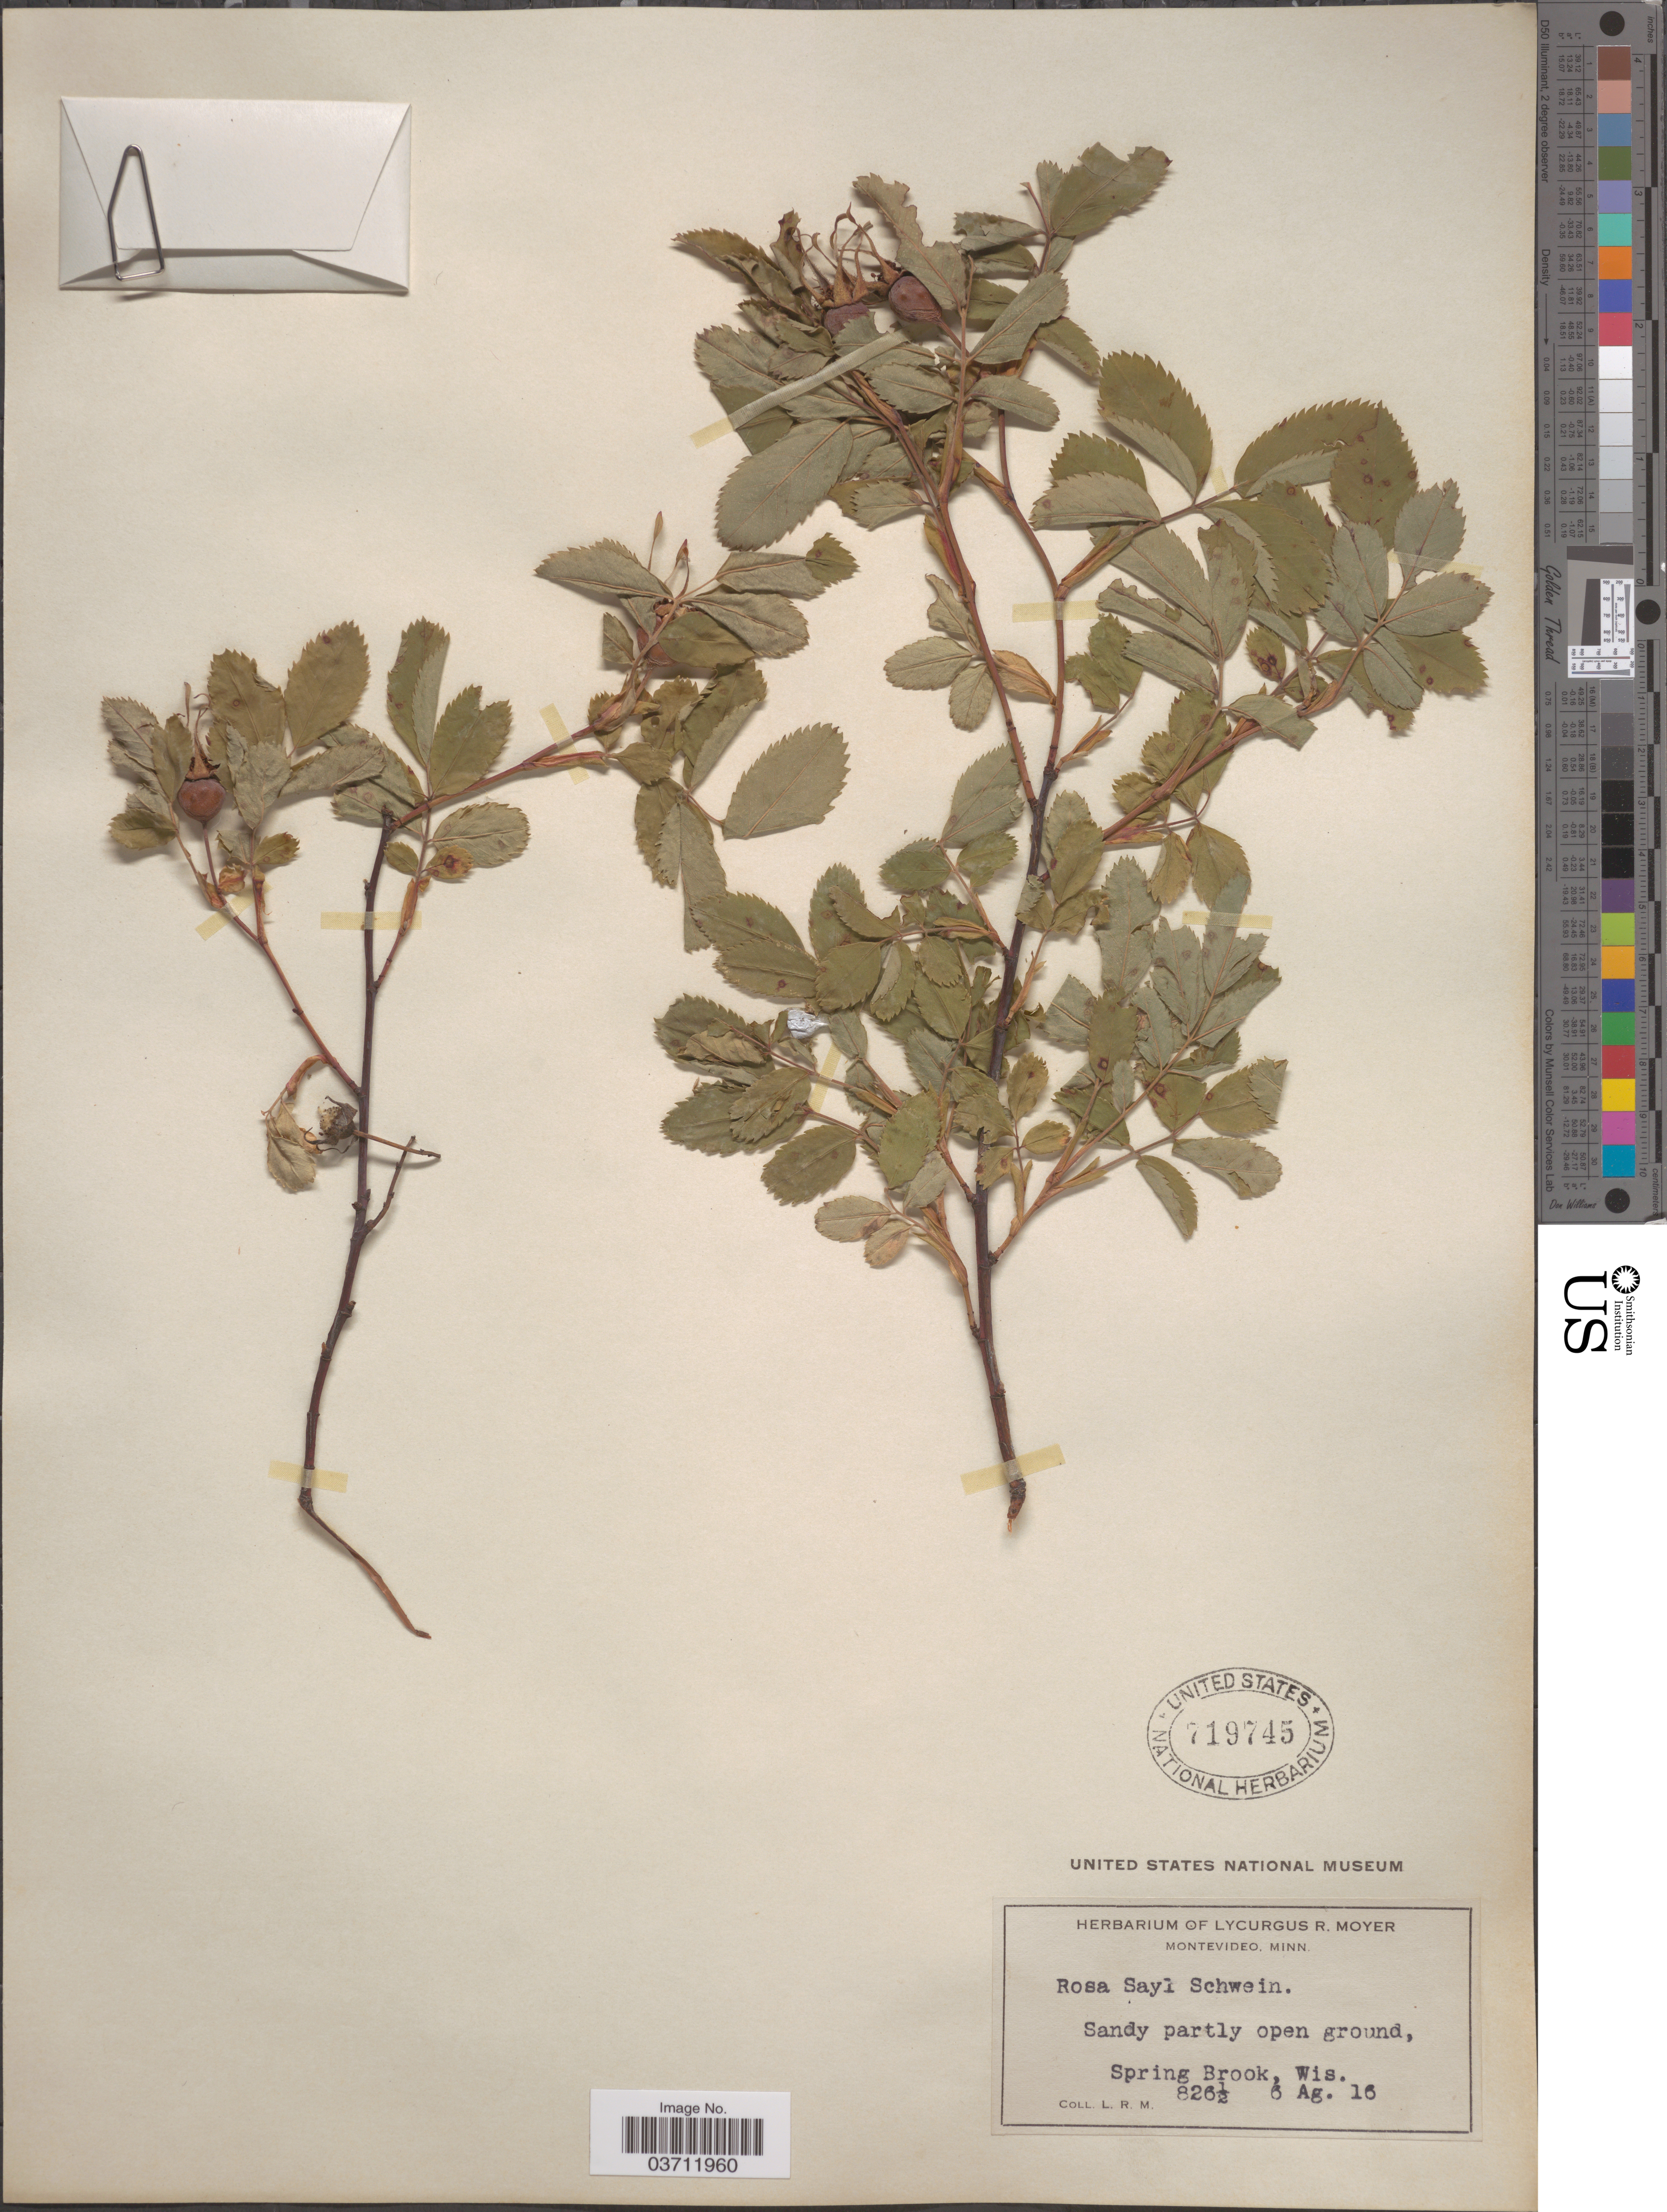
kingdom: Plantae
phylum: Tracheophyta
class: Magnoliopsida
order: Rosales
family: Rosaceae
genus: Rosa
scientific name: Rosa sayi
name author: Schwein.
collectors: L. Moyer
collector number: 826½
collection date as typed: Transcribed d/m/y: 6/8/16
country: United States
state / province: Wisconsin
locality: Spring Brook.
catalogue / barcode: US 719745